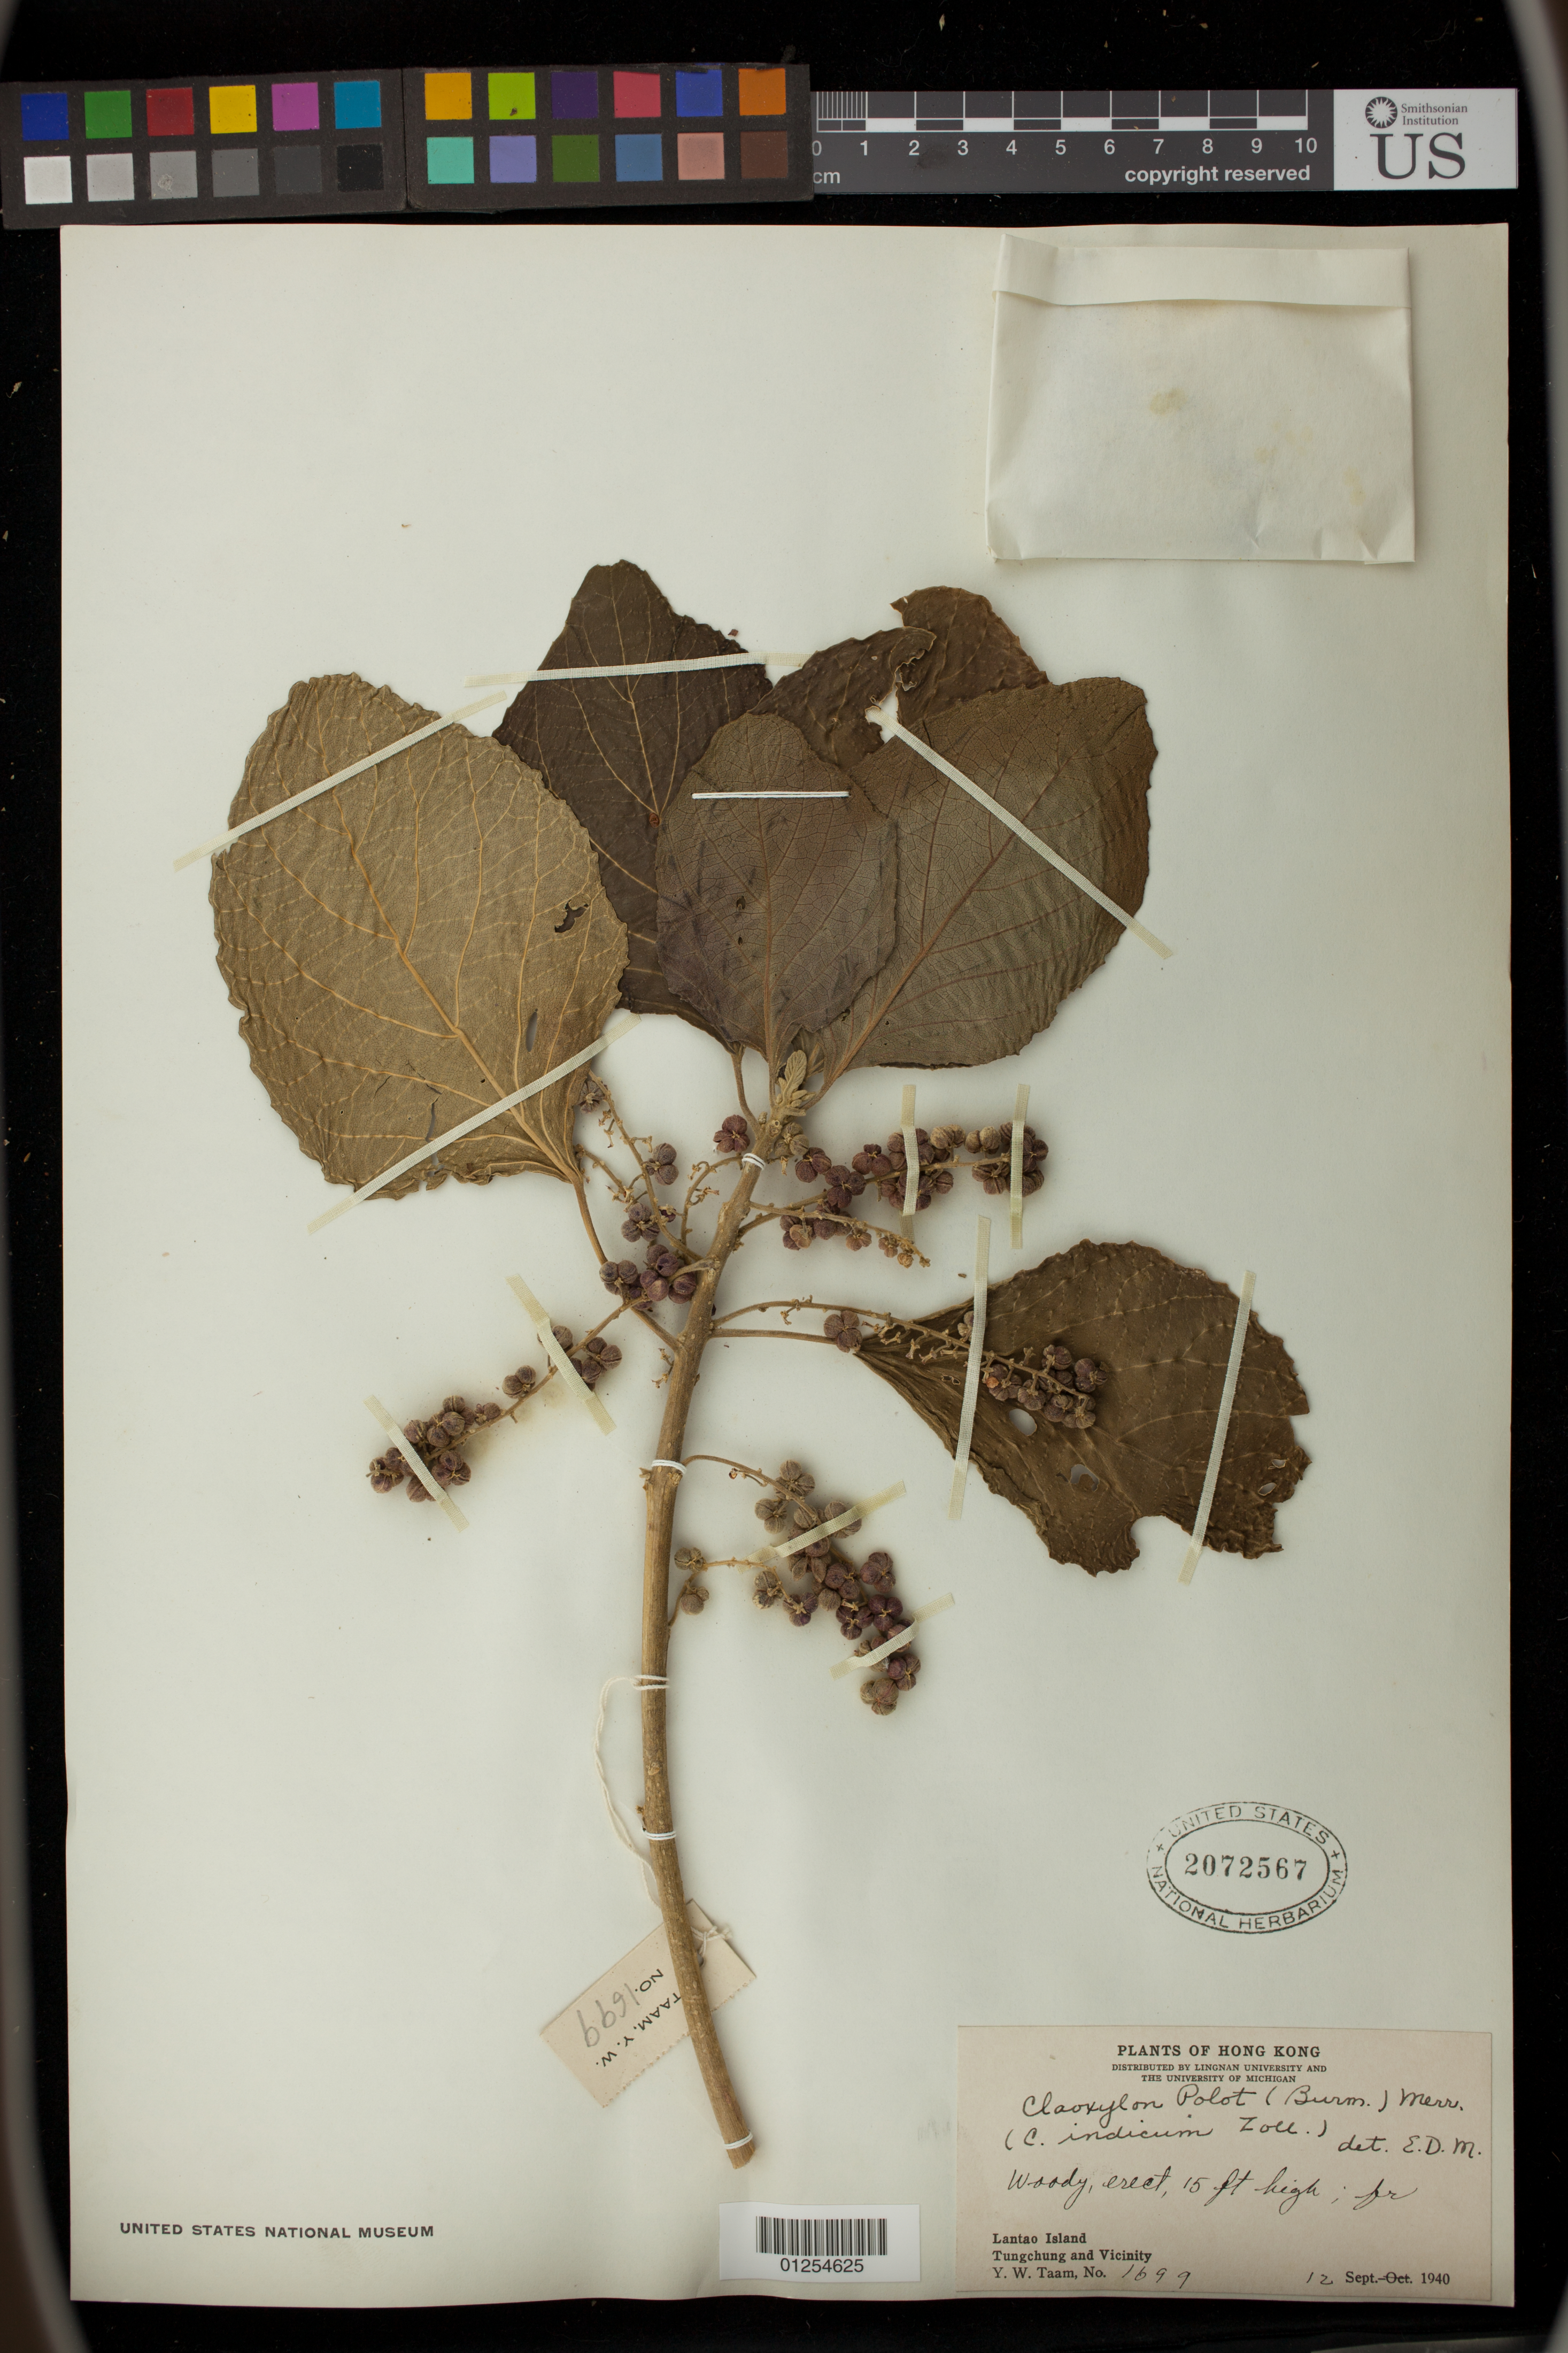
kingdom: Plantae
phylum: Tracheophyta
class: Magnoliopsida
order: Malpighiales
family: Euphorbiaceae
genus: Claoxylon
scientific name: Claoxylon polot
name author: (Burm. f.) Merr.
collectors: Y. W. Taam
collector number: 1699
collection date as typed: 12 Sep 1940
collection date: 1940-09-12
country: China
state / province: Hong Kong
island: Lantao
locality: Lantao Island, Tungchung and vicinity.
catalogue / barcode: US 2072567